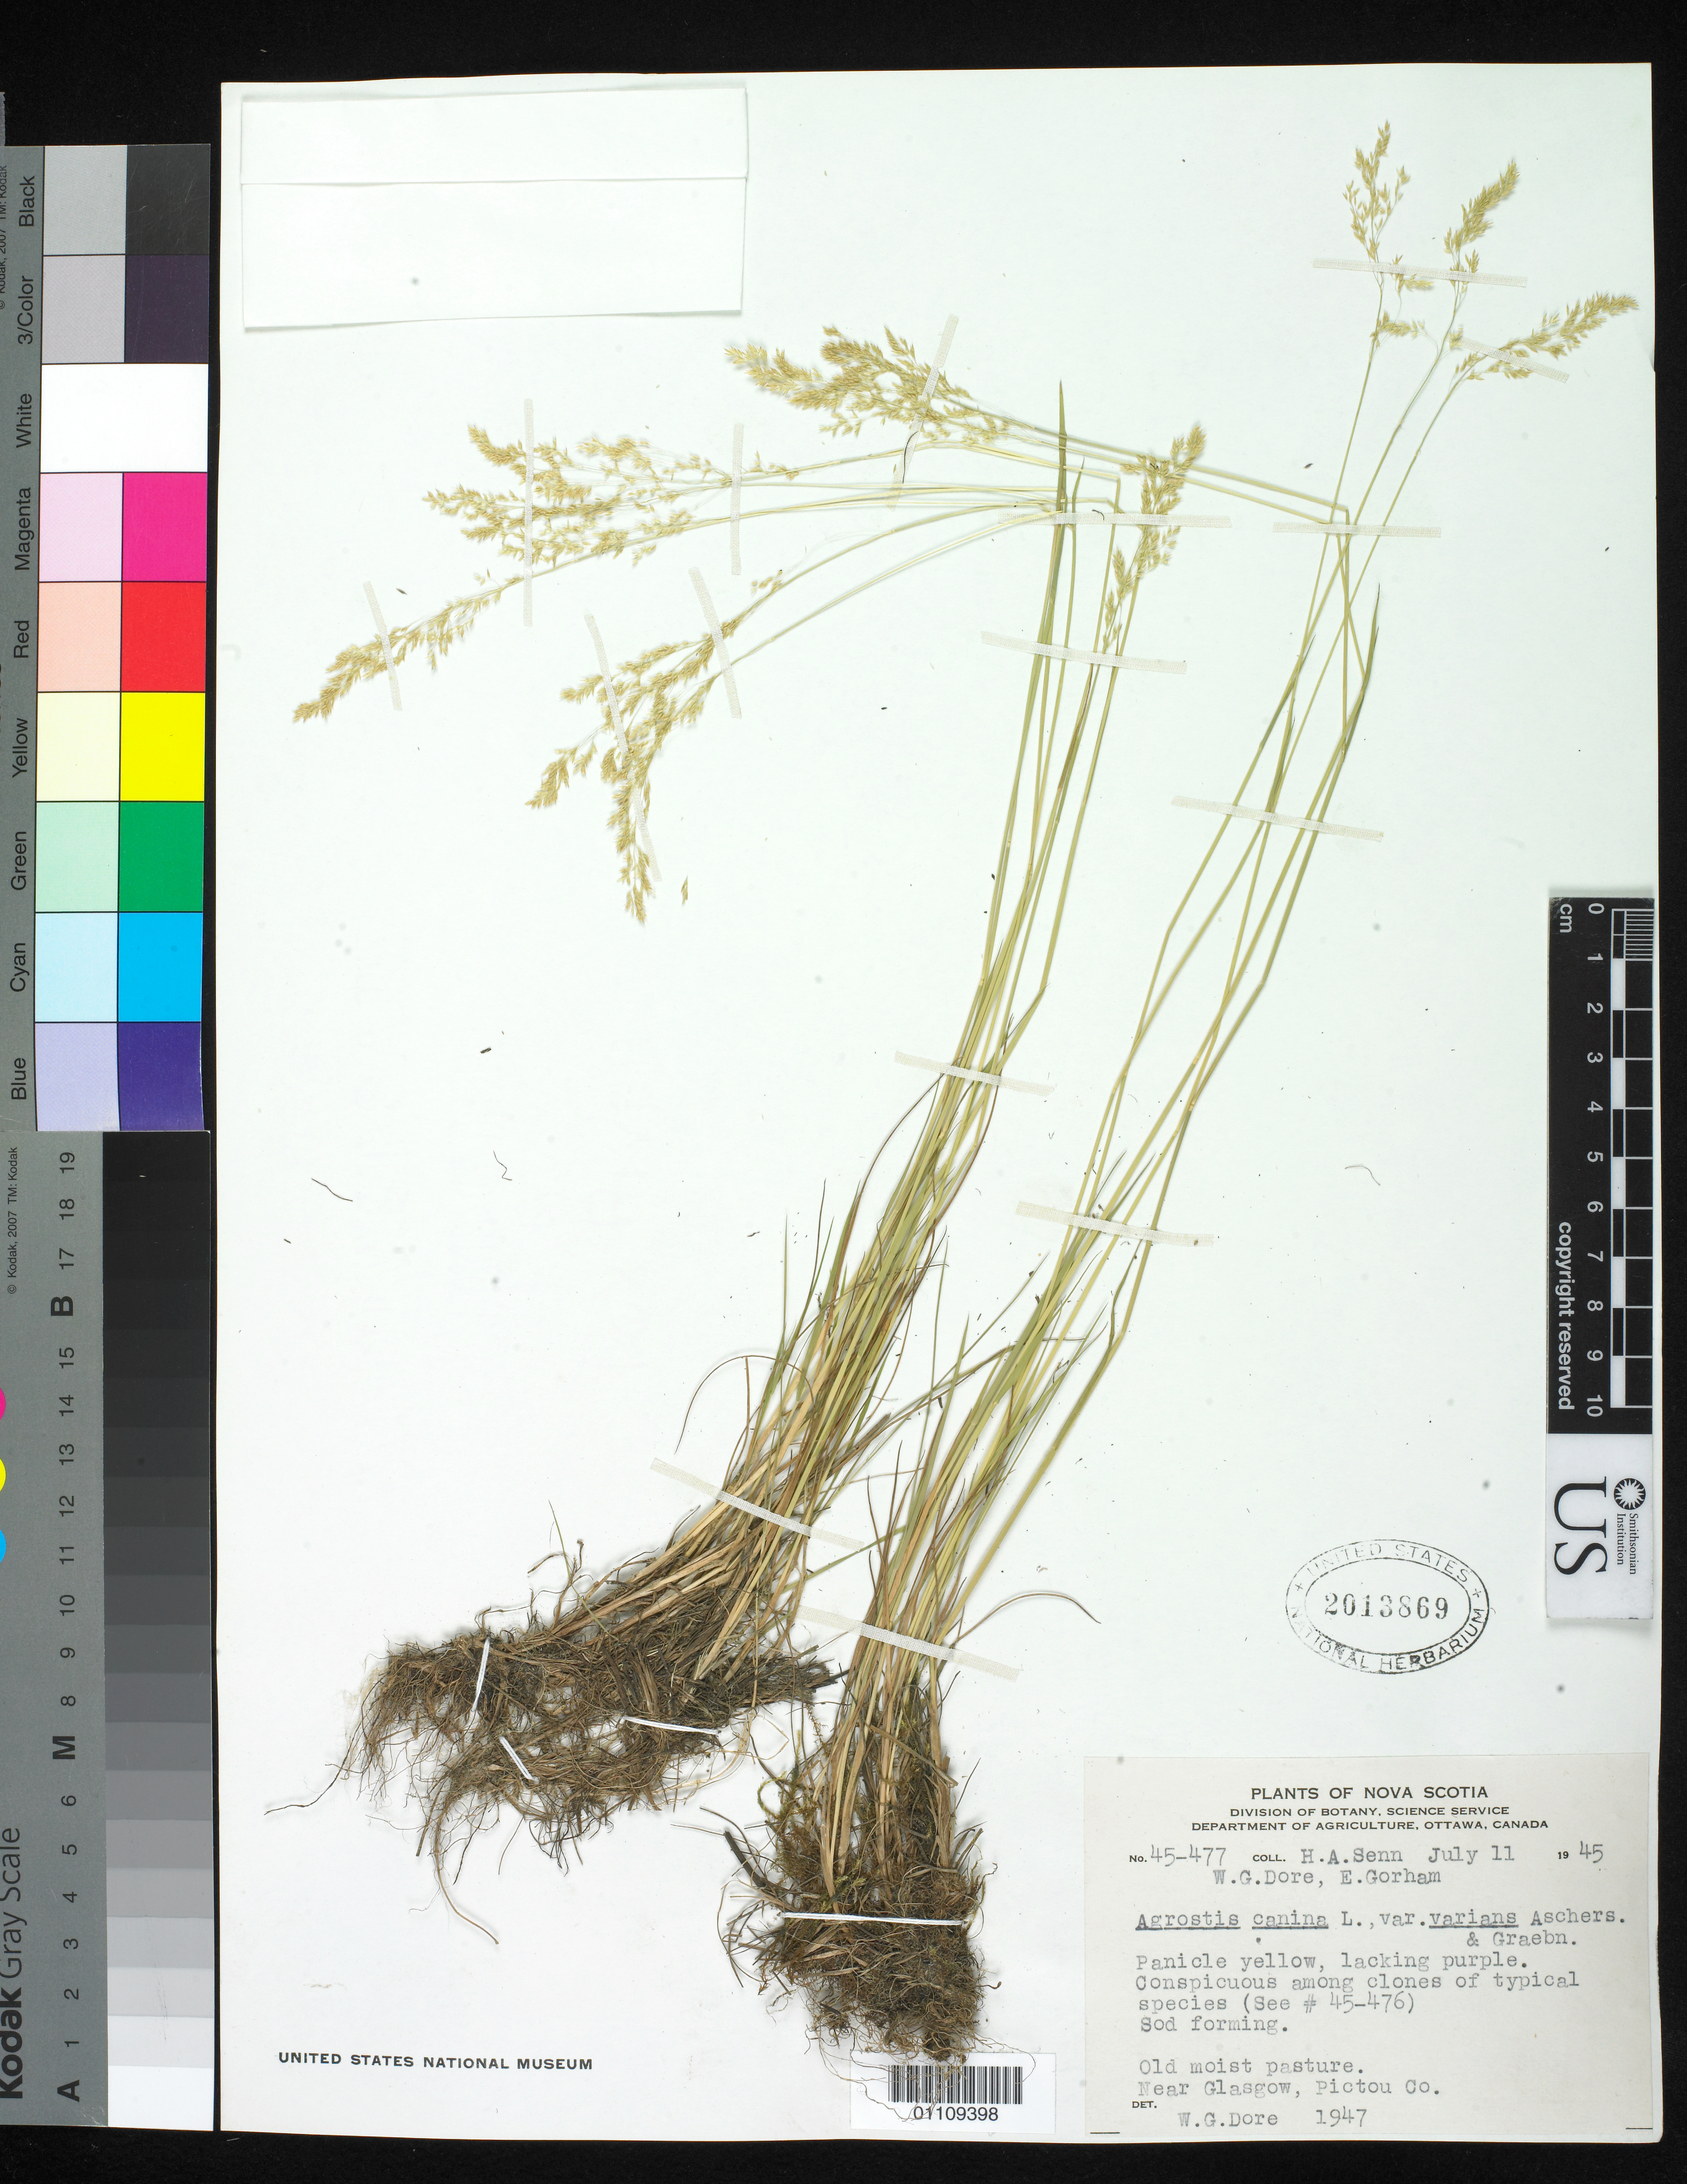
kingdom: Plantae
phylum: Tracheophyta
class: Liliopsida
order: Poales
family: Poaceae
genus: Agrostis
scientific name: Agrostis capillaris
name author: L.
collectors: H. A. Senn, W. Dore & E. Gorham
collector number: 45-477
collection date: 1945-07-11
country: Canada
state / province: Nova Scotia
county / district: Pictou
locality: Near Glasgow.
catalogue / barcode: US 2013869